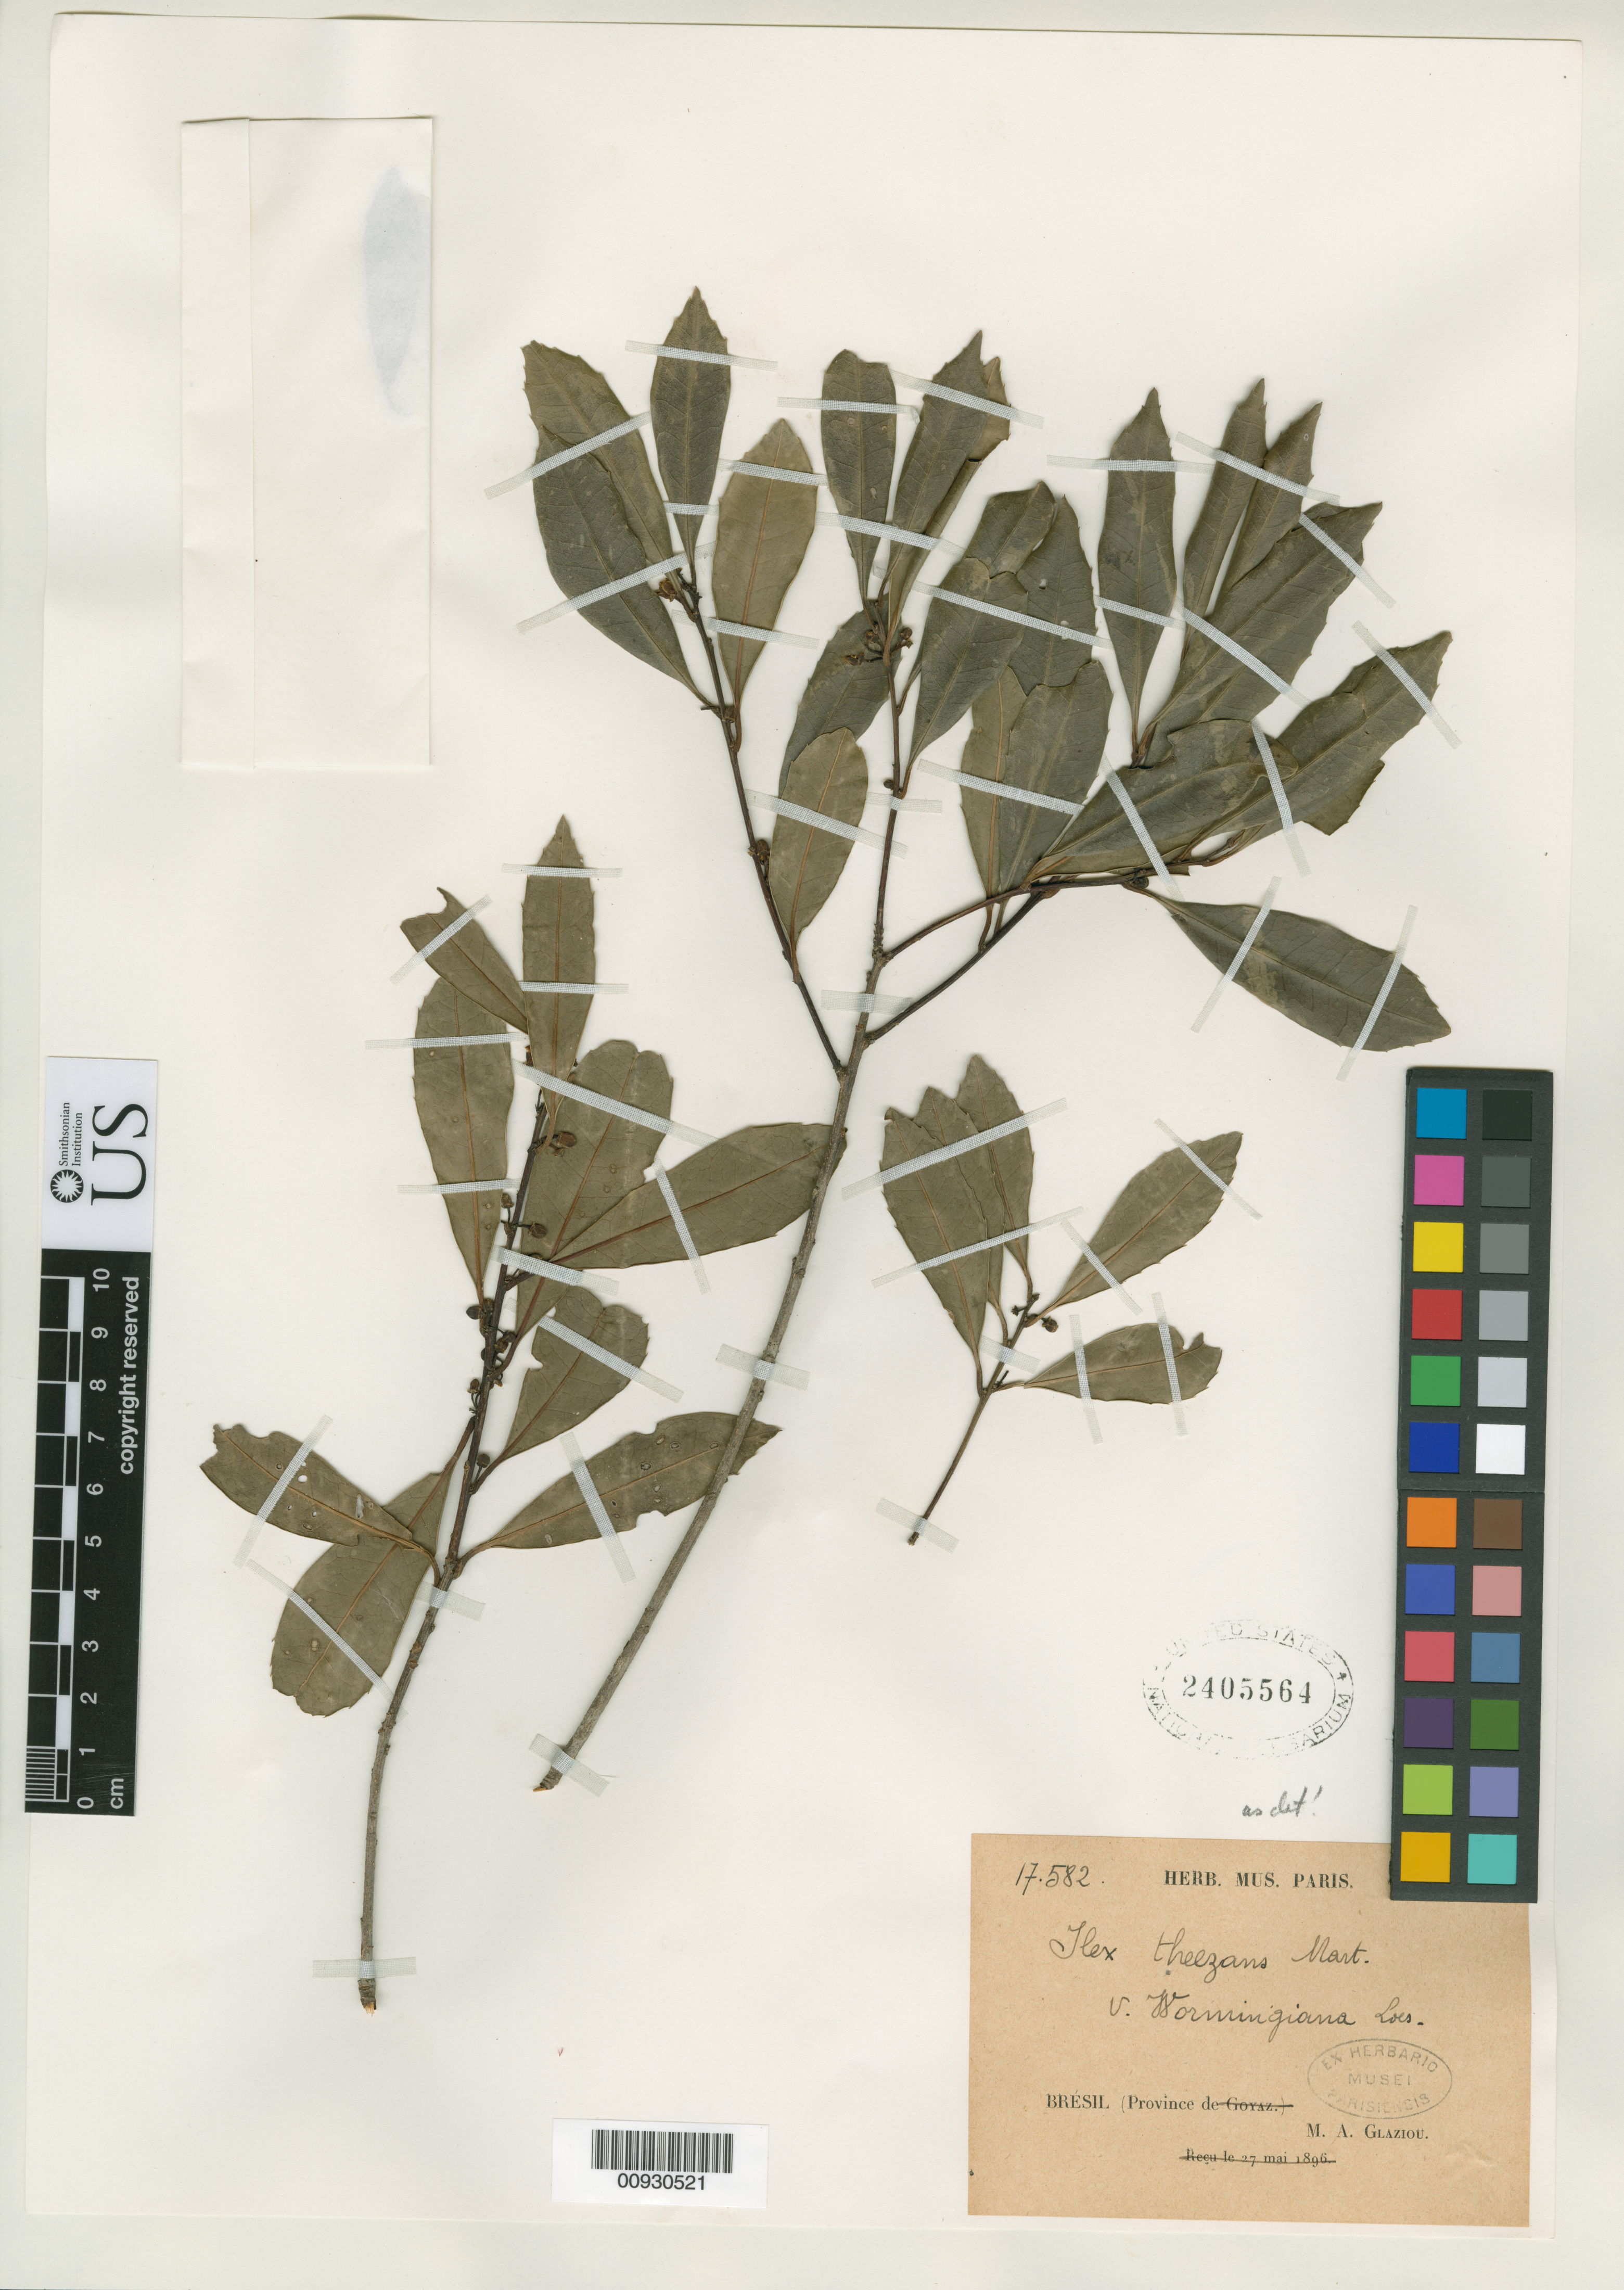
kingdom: Plantae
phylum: Tracheophyta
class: Magnoliopsida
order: Aquifoliales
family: Aquifoliaceae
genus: Ilex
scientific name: Ilex theezans f. glabra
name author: Loes.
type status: Syntype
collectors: A. F. M. Glaziou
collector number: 17582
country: Brazil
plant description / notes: Also a type of Ilex theezans var. warmingiana Loes.; Also a type of Ilex theezans var. warmingiana f. glabra Loes.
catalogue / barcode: US 2405564